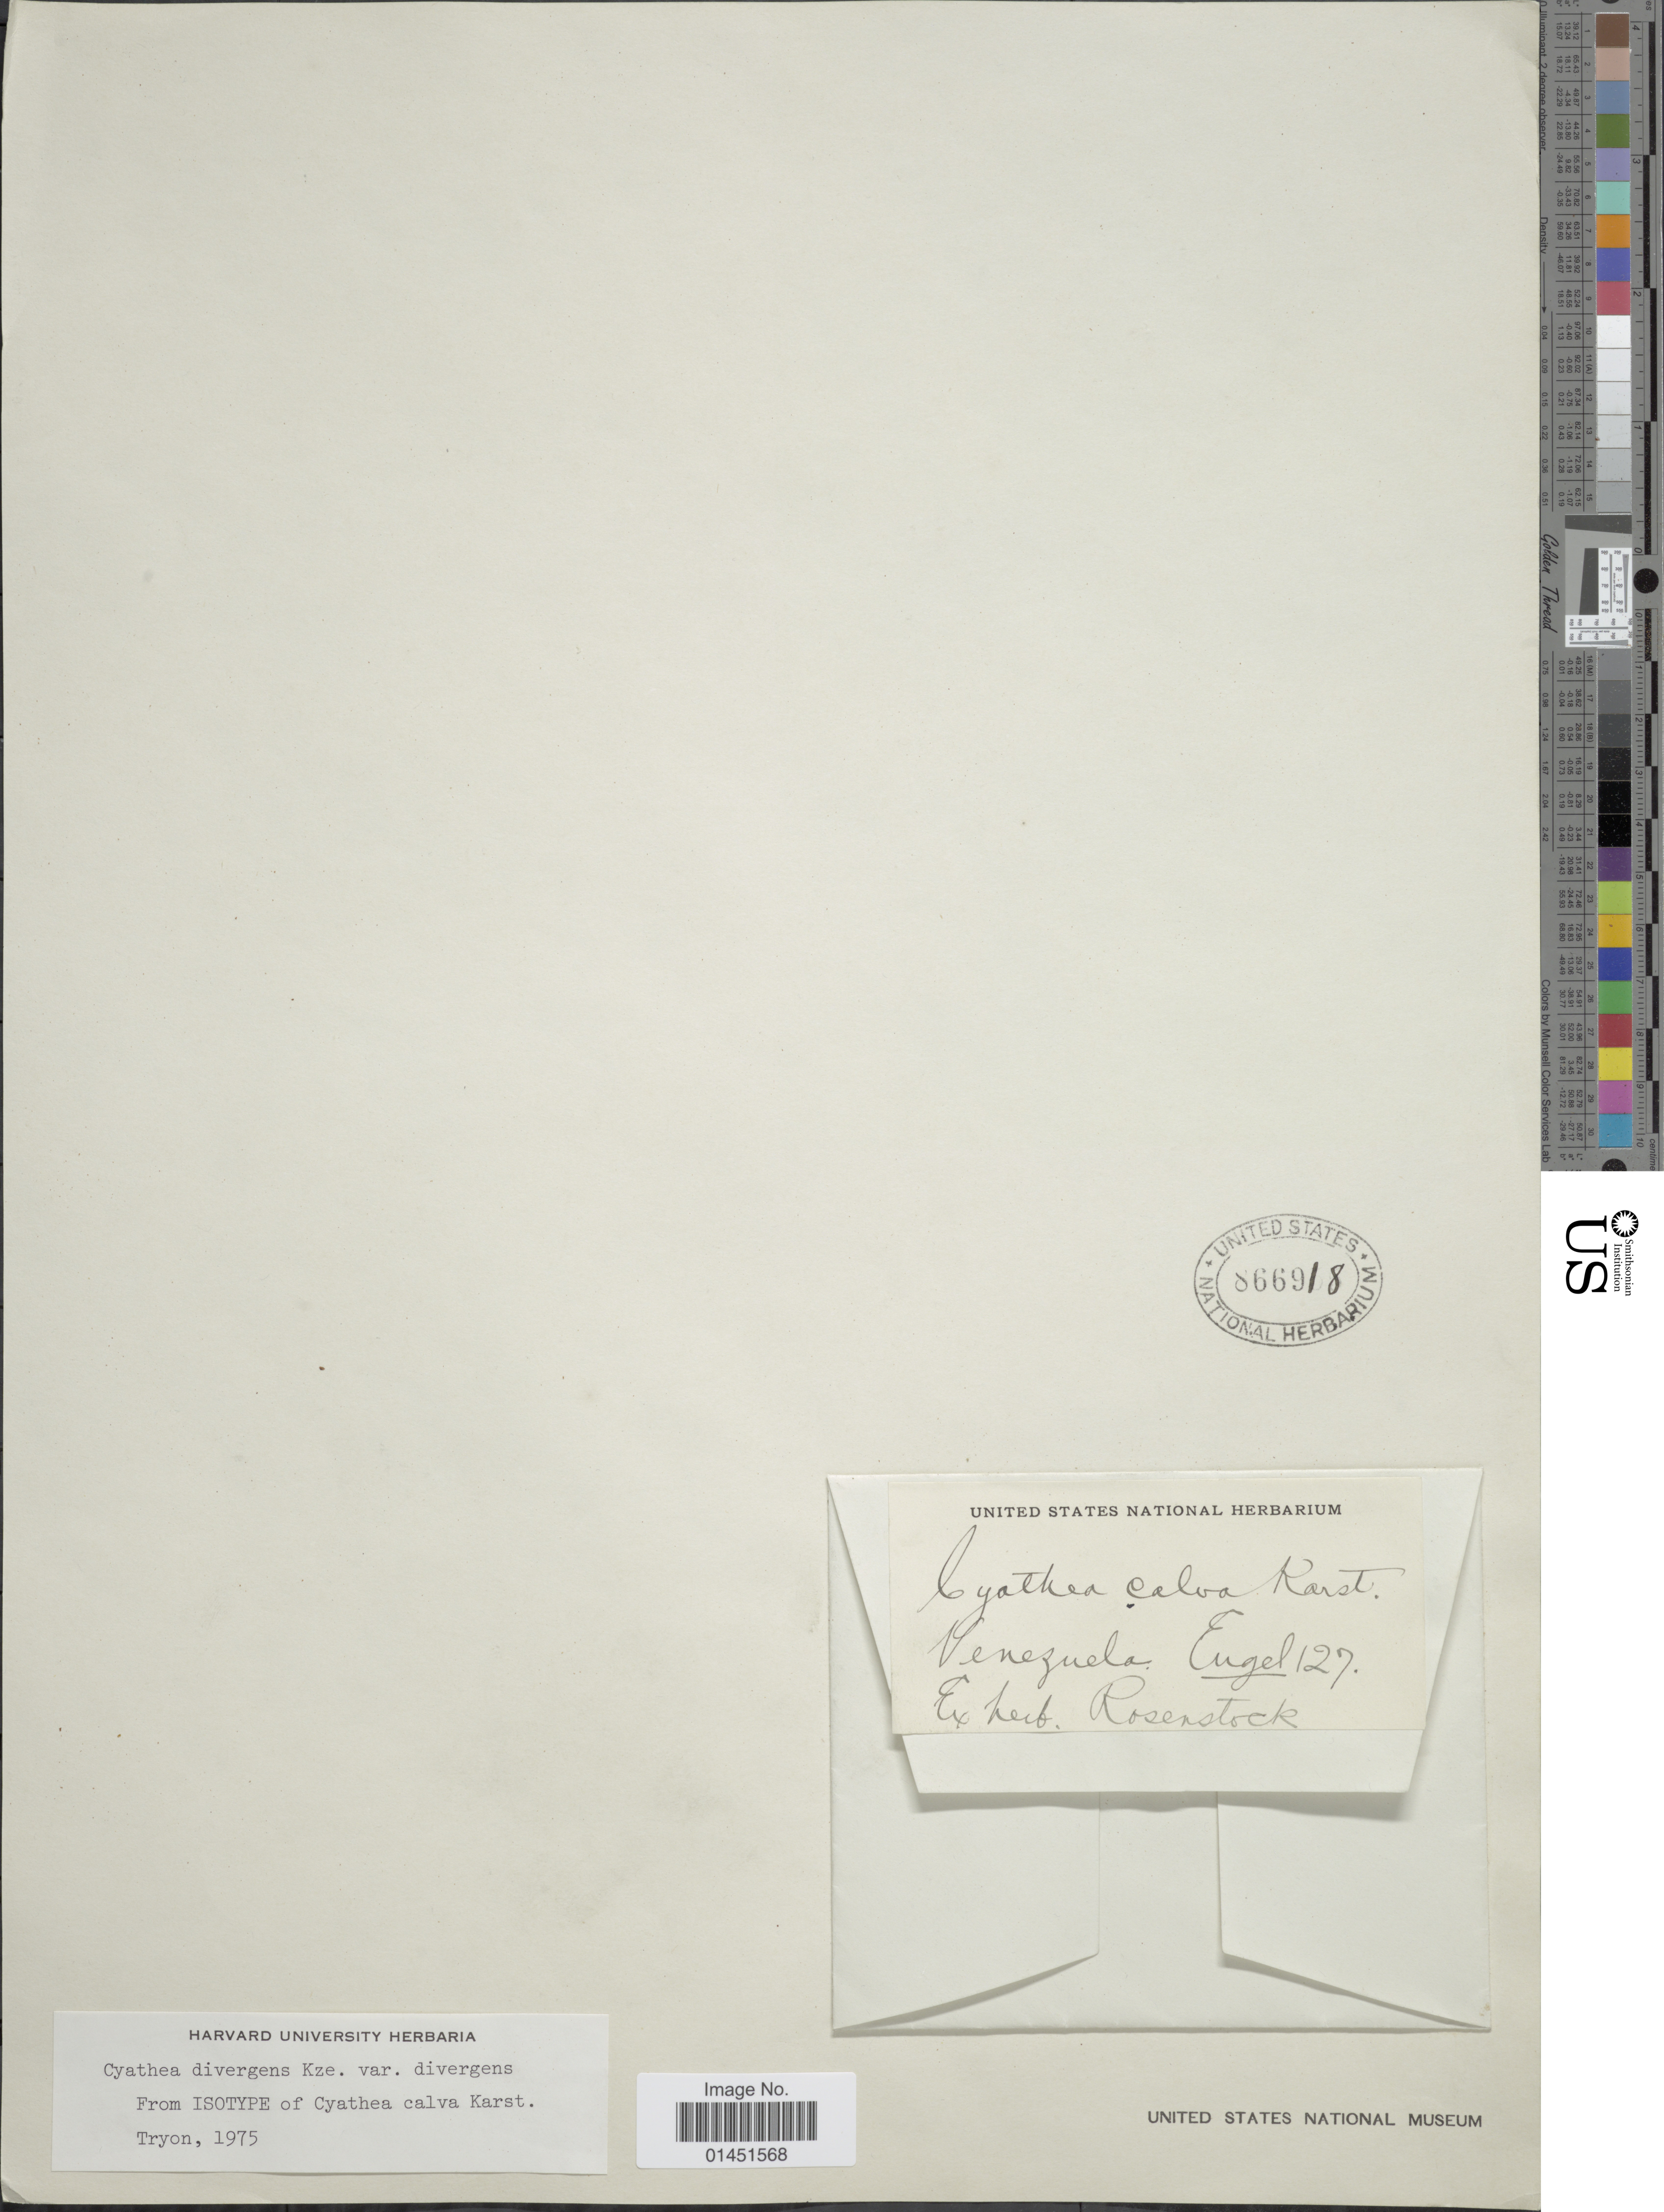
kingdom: Plantae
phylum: Tracheophyta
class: Polypodiopsida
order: Cyatheales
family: Cyatheaceae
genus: Cyathea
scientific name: Cyathea divergens var. divergens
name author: Kunze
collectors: Engel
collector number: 127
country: Venezuela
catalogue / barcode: US 866918